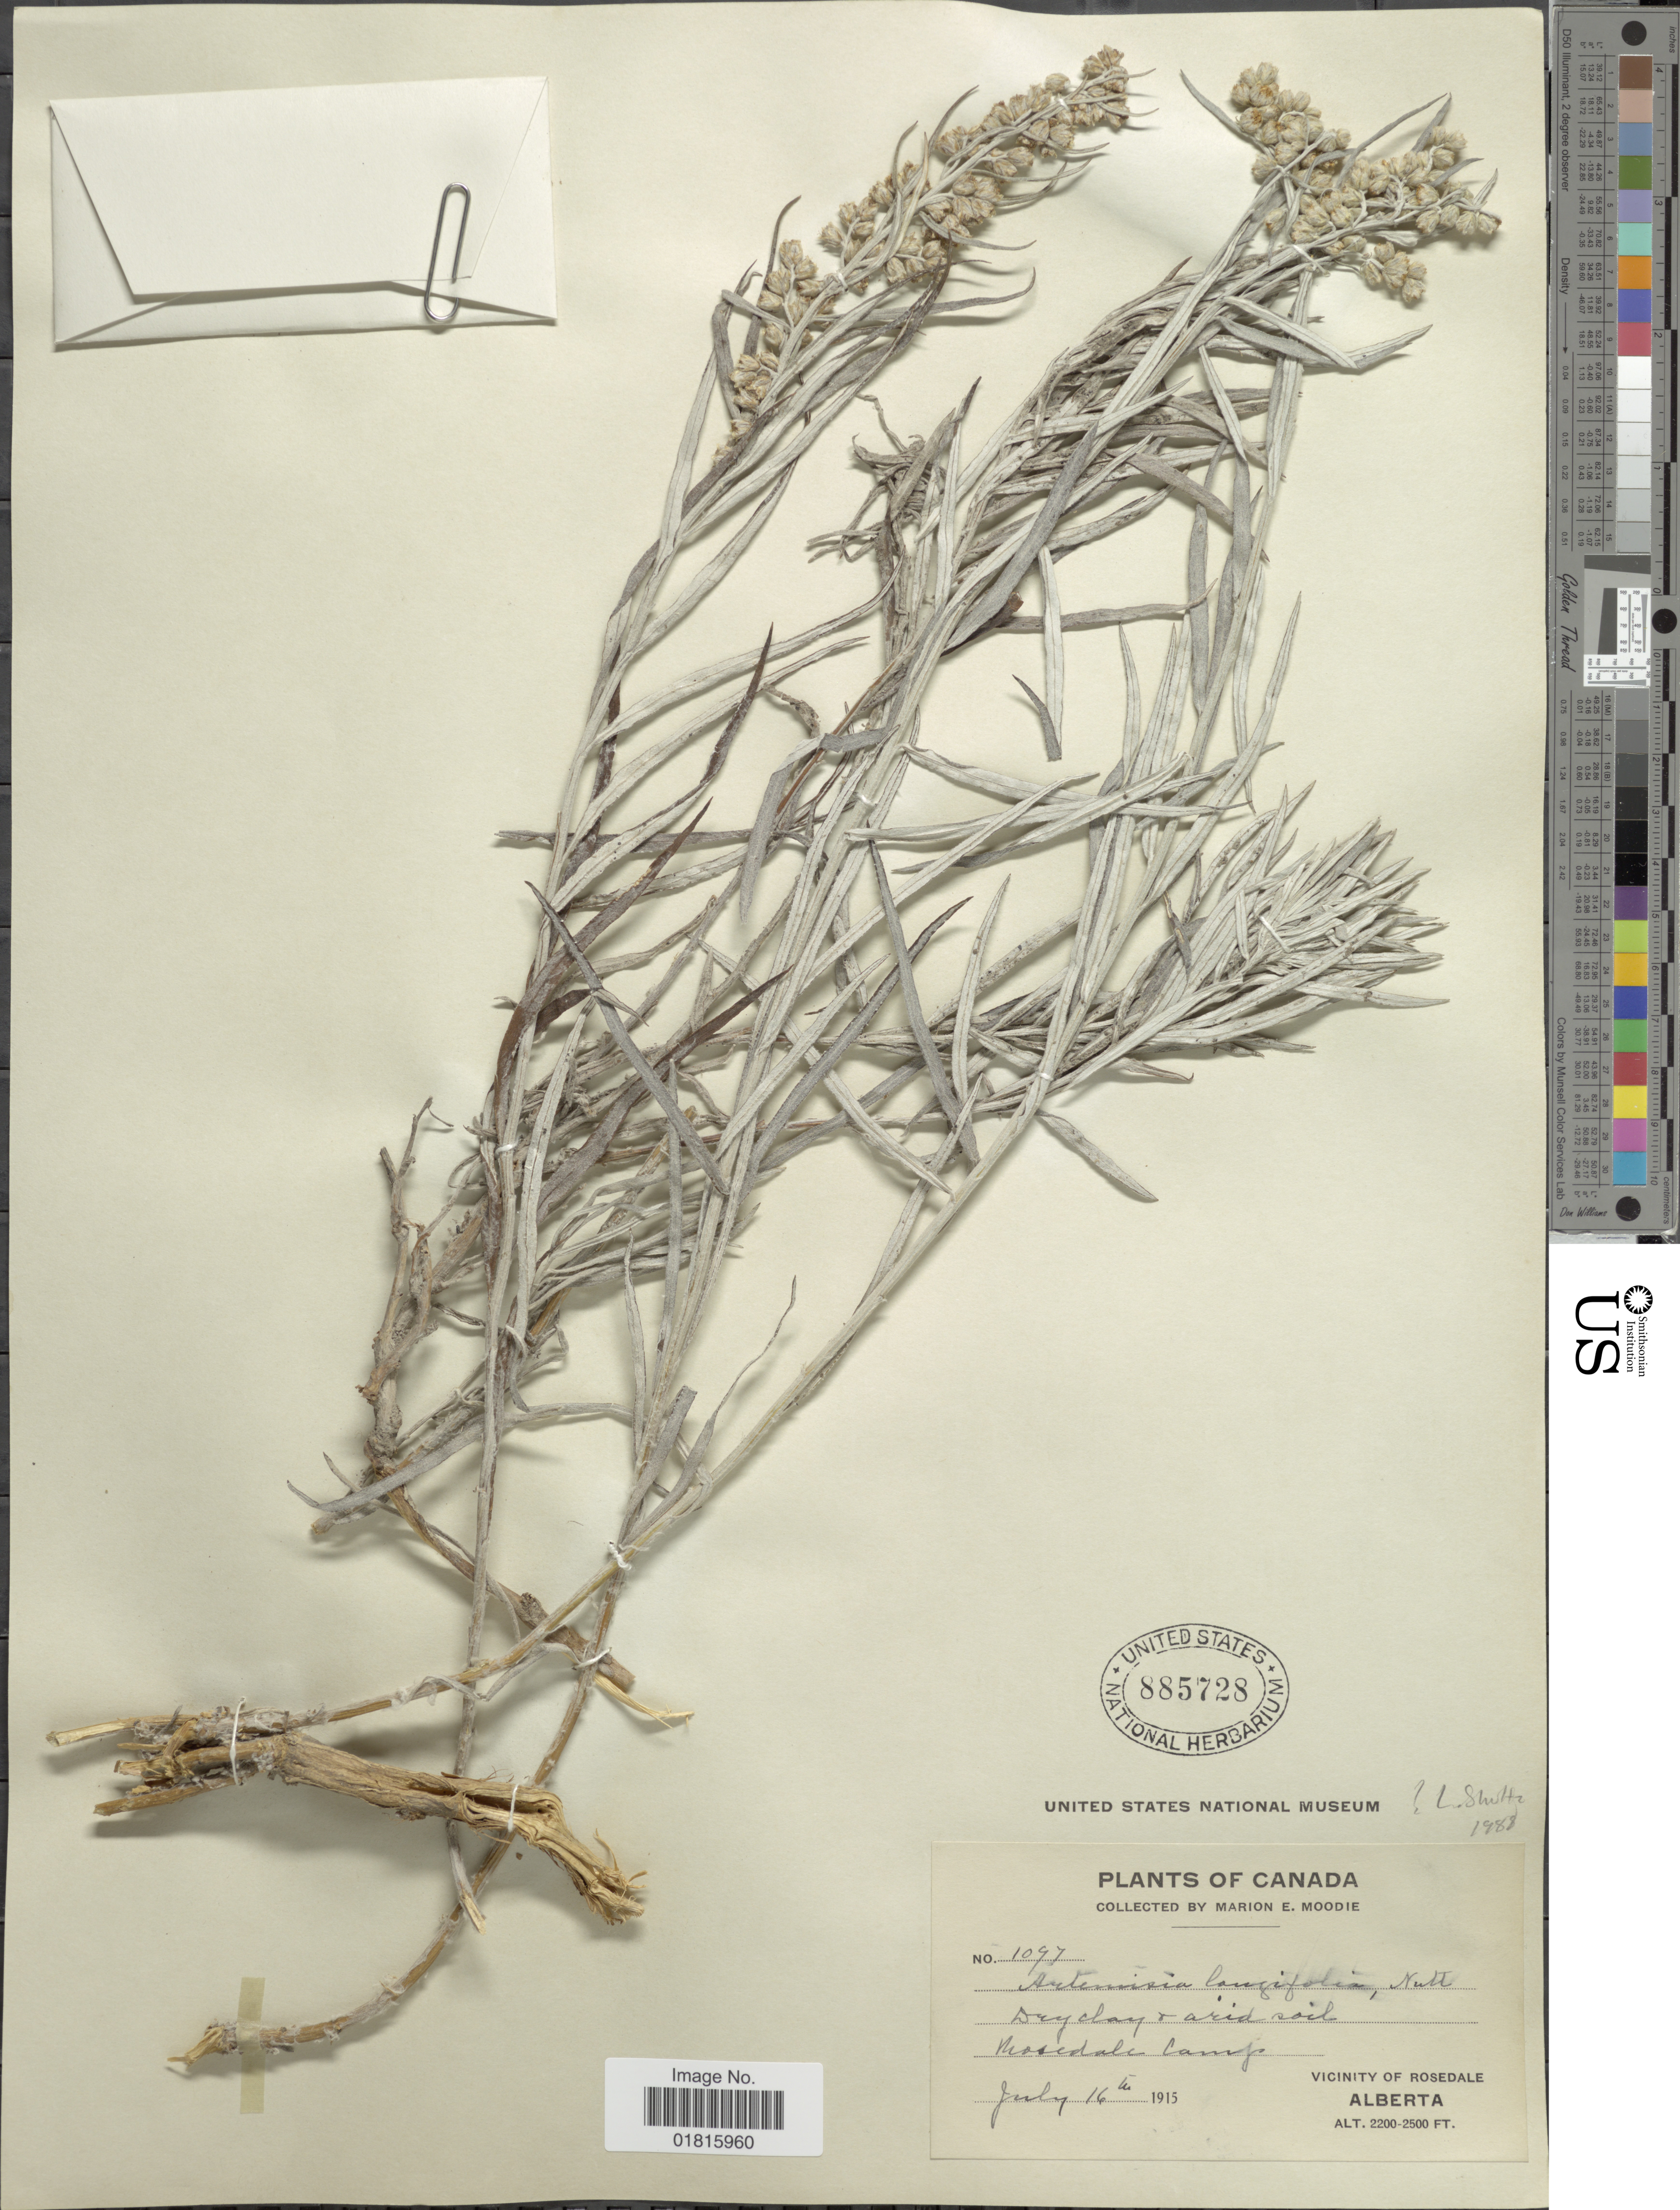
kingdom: Plantae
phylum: Tracheophyta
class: Magnoliopsida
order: Asterales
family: Asteraceae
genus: Artemisia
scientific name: Artemisia longifolia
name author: Nutt.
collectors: M. E. Moodie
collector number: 1097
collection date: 1915-07-16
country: Canada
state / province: Alberta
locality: Rosedale Camp, Vicinity of Rosedale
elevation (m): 671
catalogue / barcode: US 885728